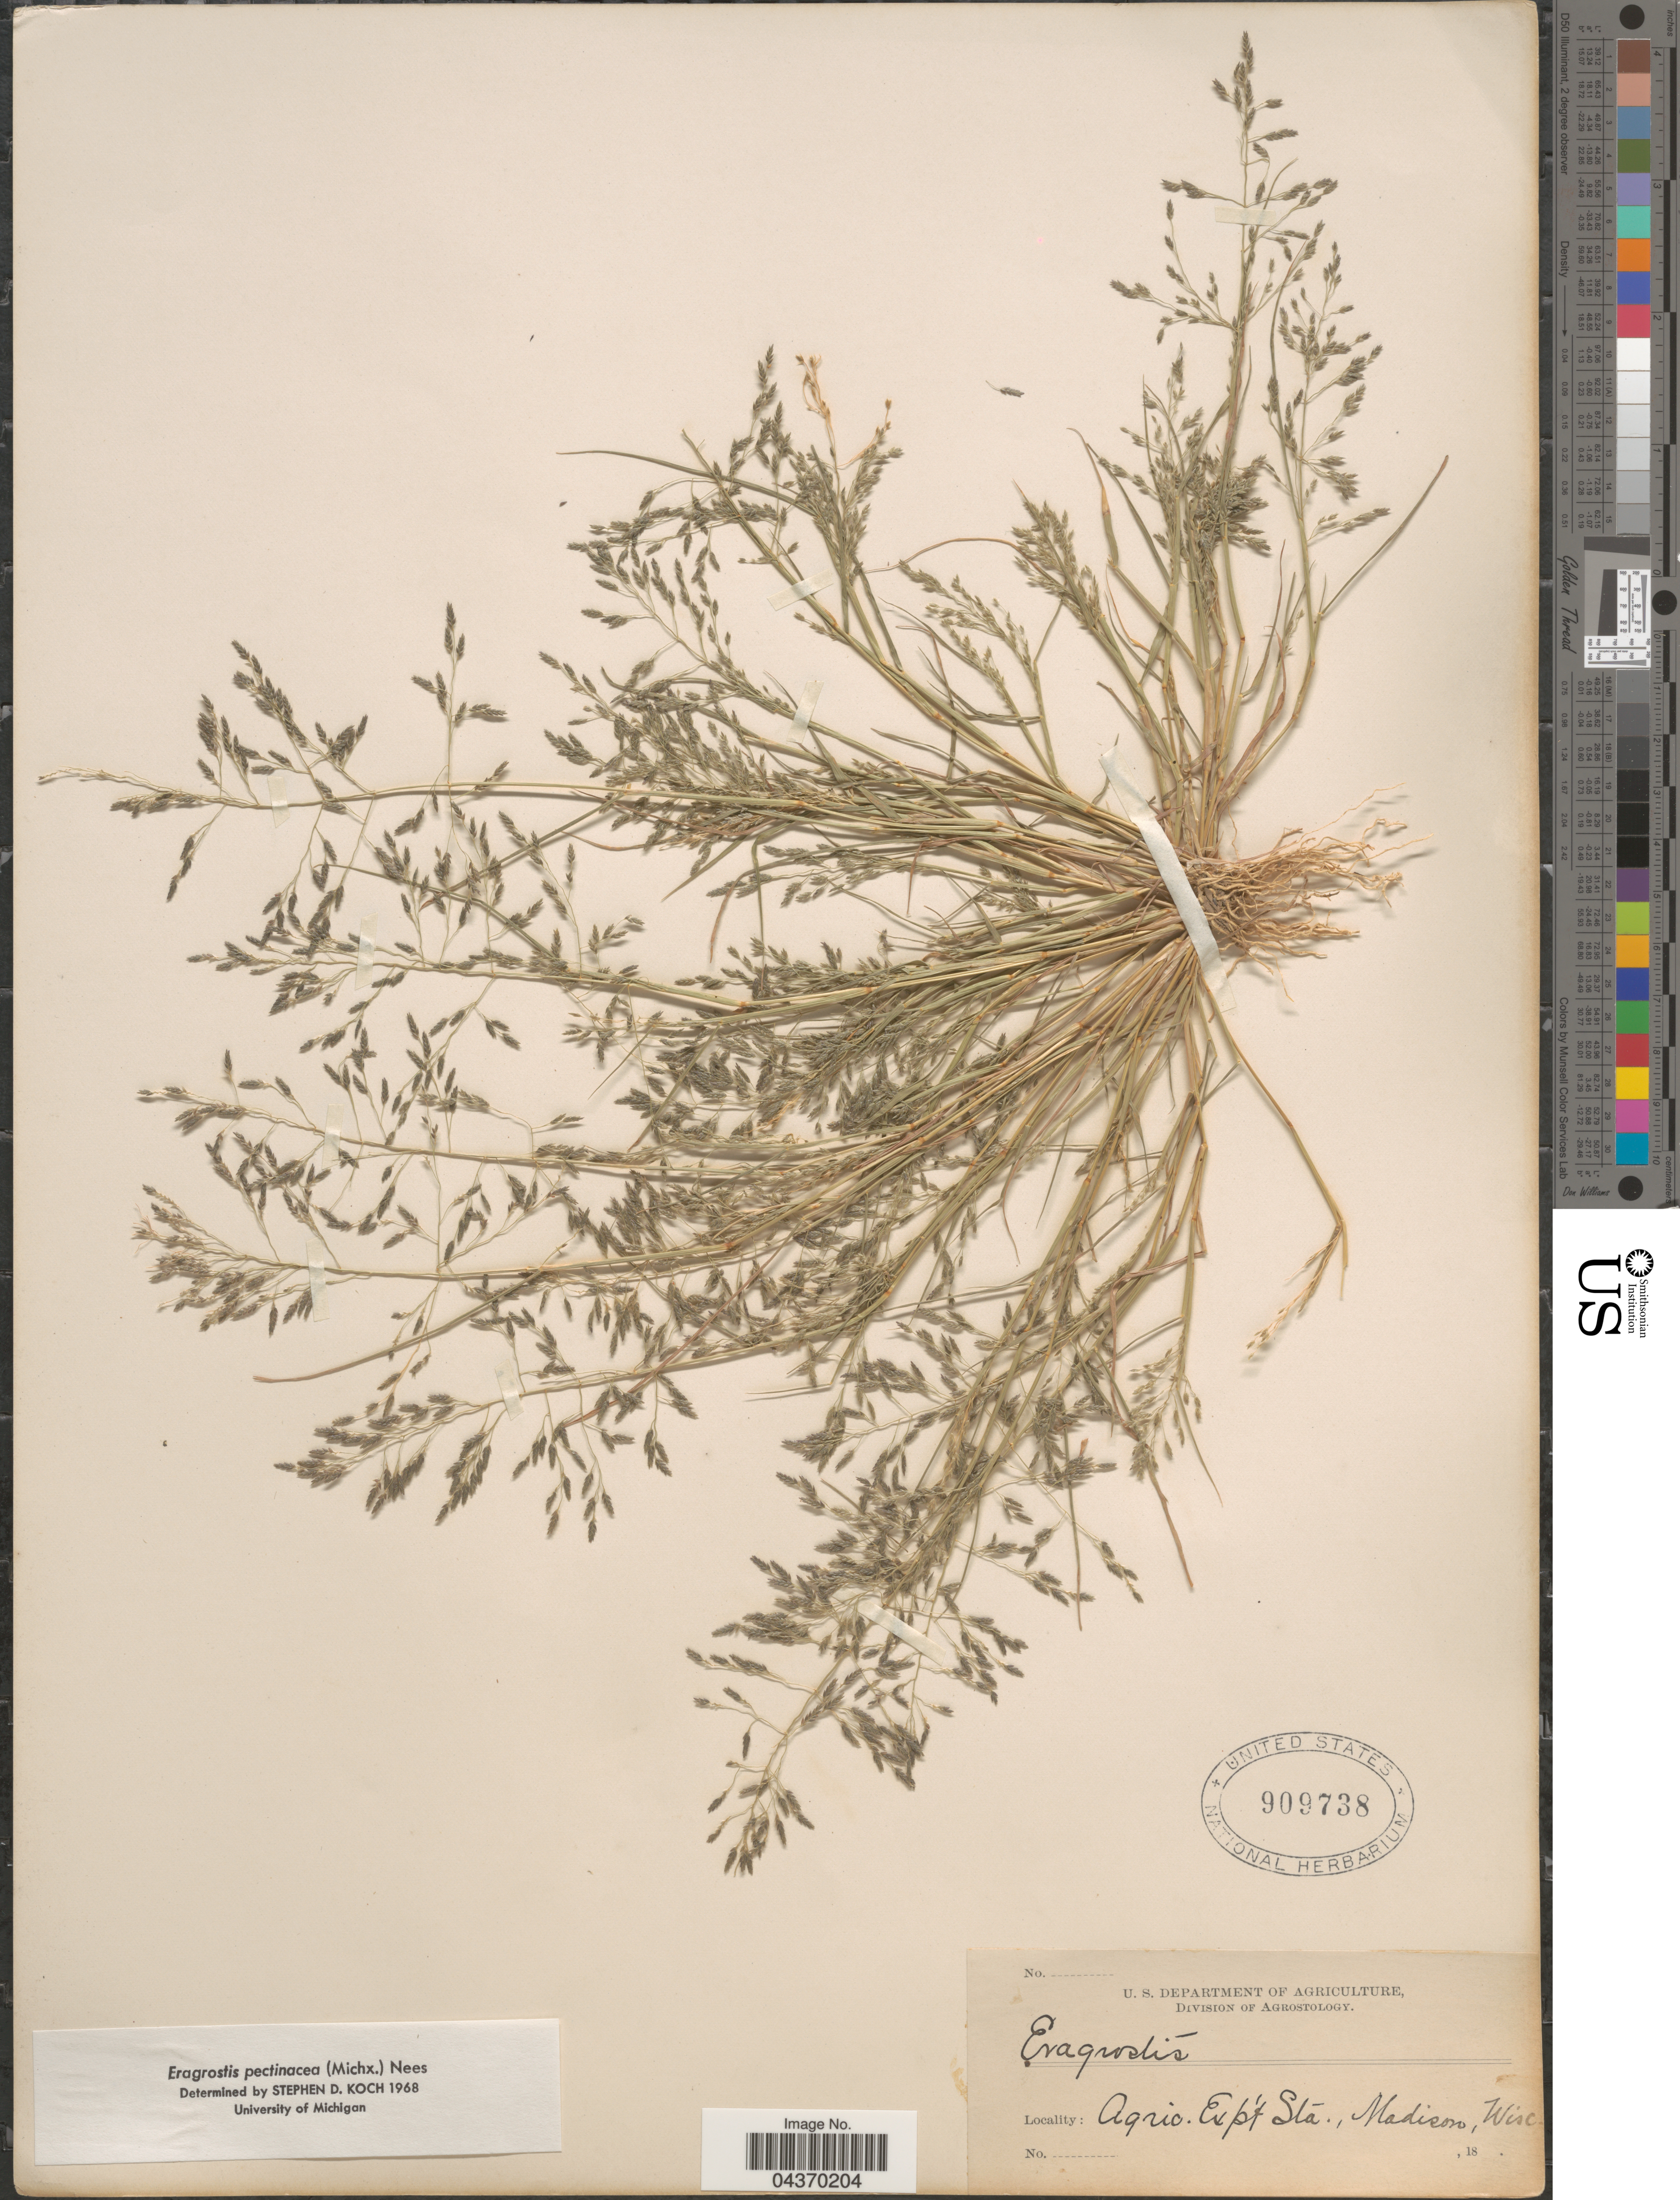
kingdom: Plantae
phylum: Tracheophyta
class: Liliopsida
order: Poales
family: Poaceae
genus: Eragrostis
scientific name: Eragrostis pectinacea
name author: (Michx.) Nees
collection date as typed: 18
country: United States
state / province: Wisconsin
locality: Agric. Exp't Sta., Madison.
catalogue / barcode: US 909738